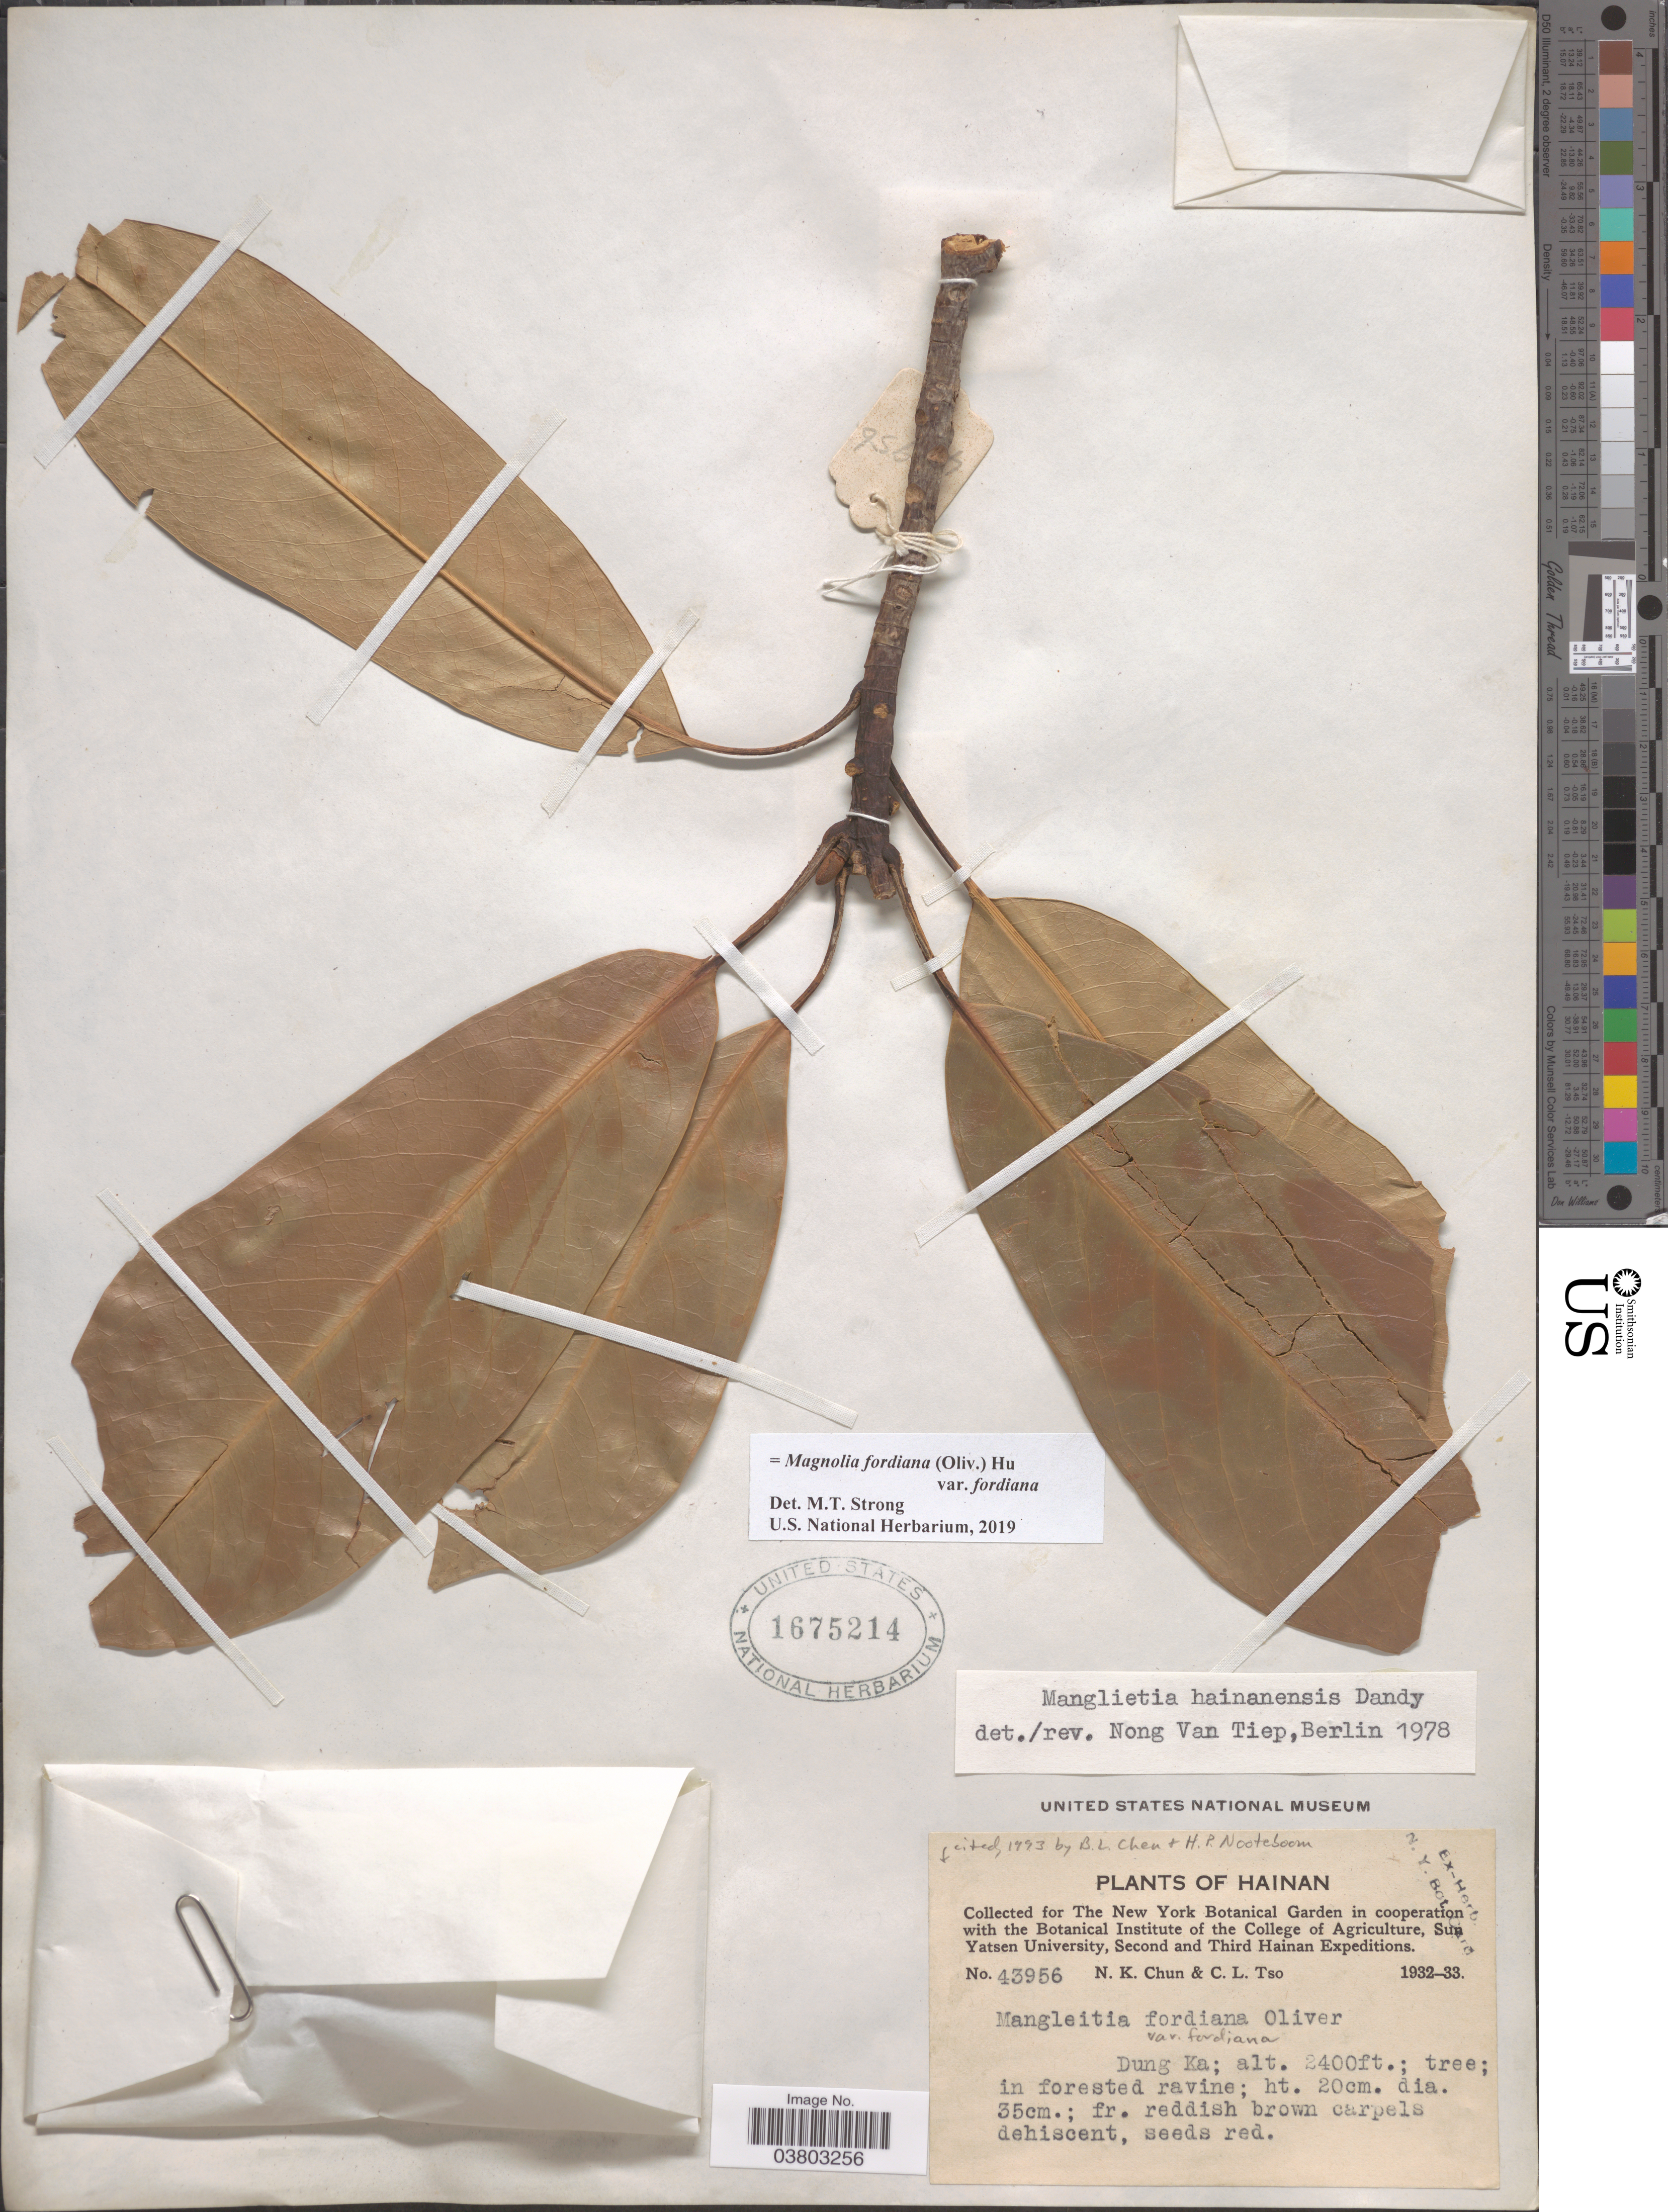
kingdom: Plantae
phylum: Tracheophyta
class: Magnoliopsida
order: Magnoliales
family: Magnoliaceae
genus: Magnolia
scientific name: Magnolia fordiana var. fordiana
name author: (Oliv.) Hu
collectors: N. K. Chun & C. Tso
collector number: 43956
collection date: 1932/1933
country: China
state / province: Hainan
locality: Dung Ka.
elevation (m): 732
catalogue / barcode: US 1675214